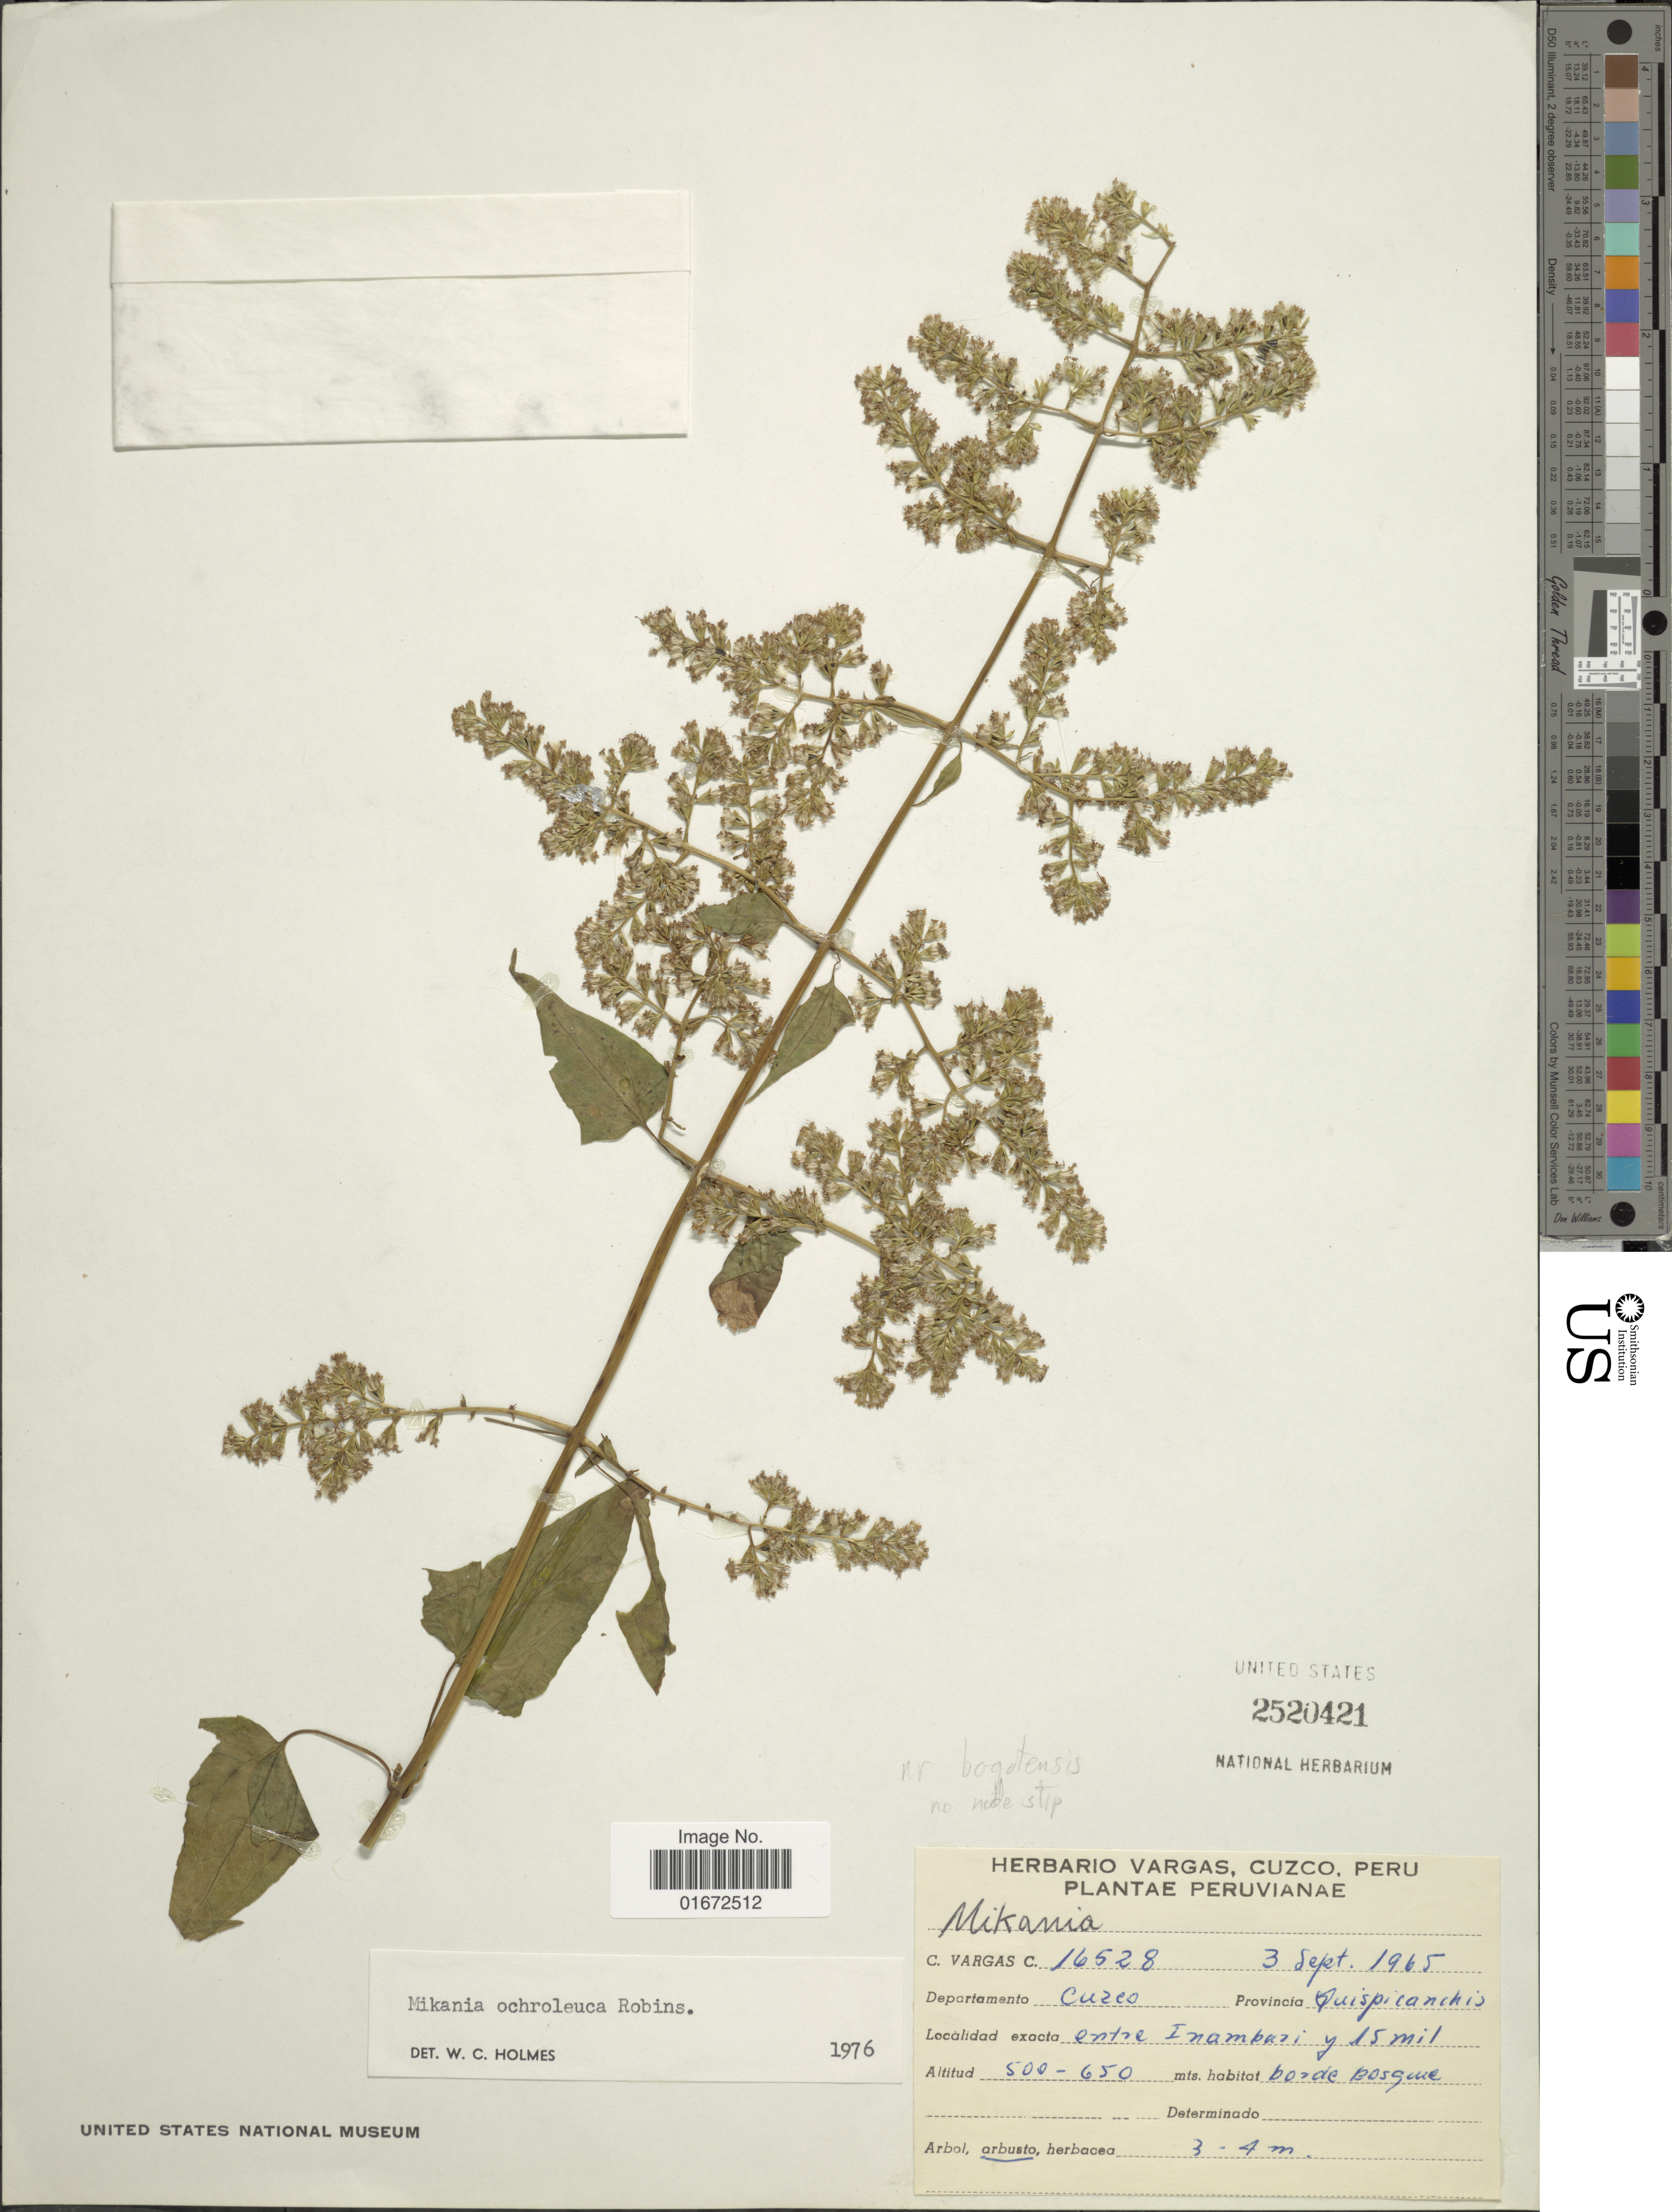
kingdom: Plantae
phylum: Tracheophyta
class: Magnoliopsida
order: Asterales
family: Asteraceae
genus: Mikania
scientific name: Mikania ochroleuca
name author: B.L. Rob.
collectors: C. Vargas Calderón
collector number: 16528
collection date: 1965-09-03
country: Peru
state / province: Cusco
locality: Departamento Cuzco. Provincia Quispicanchis. Entre Inambari y 15 mil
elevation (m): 500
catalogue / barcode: US 2520421